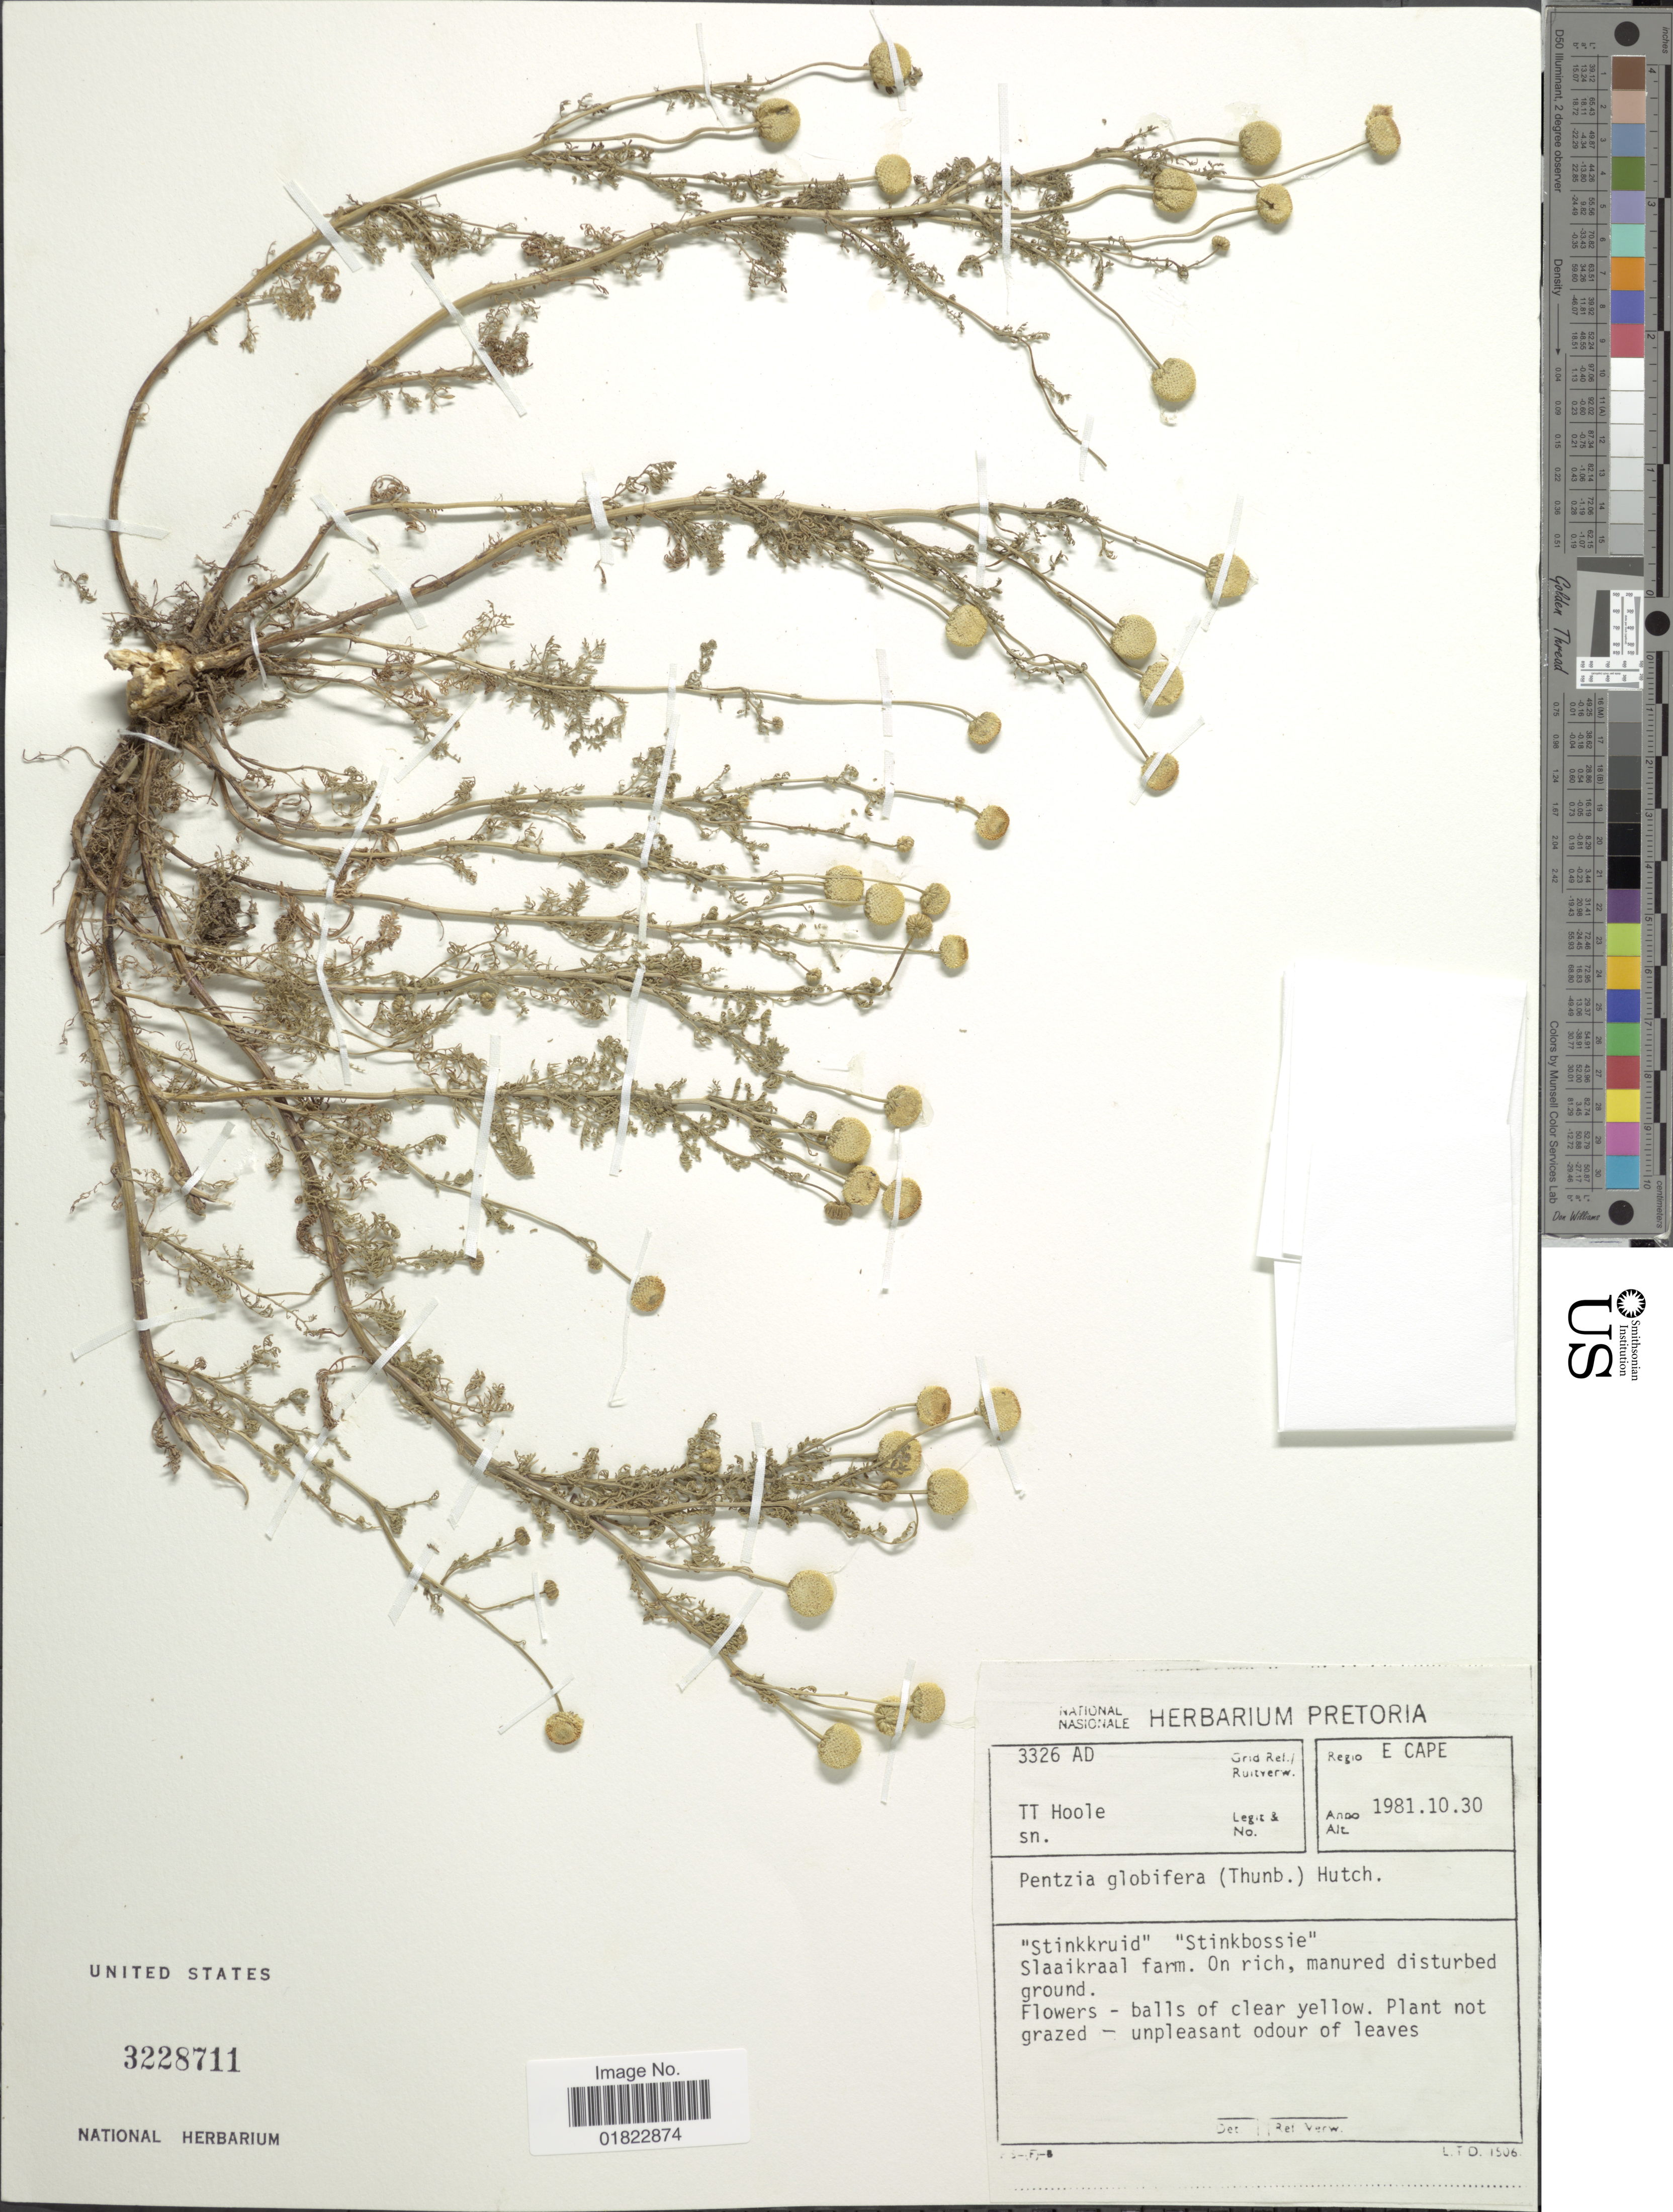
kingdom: Plantae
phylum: Tracheophyta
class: Magnoliopsida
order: Asterales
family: Asteraceae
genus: Pentzia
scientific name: Pentzia globifera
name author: (Thunb.) Hutch.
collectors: T. Hoole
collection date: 1981-10-30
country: South Africa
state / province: Eastern Cape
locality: Regio E Cape. "Stinkkruid" "Stinkbossie"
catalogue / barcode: US 3228711